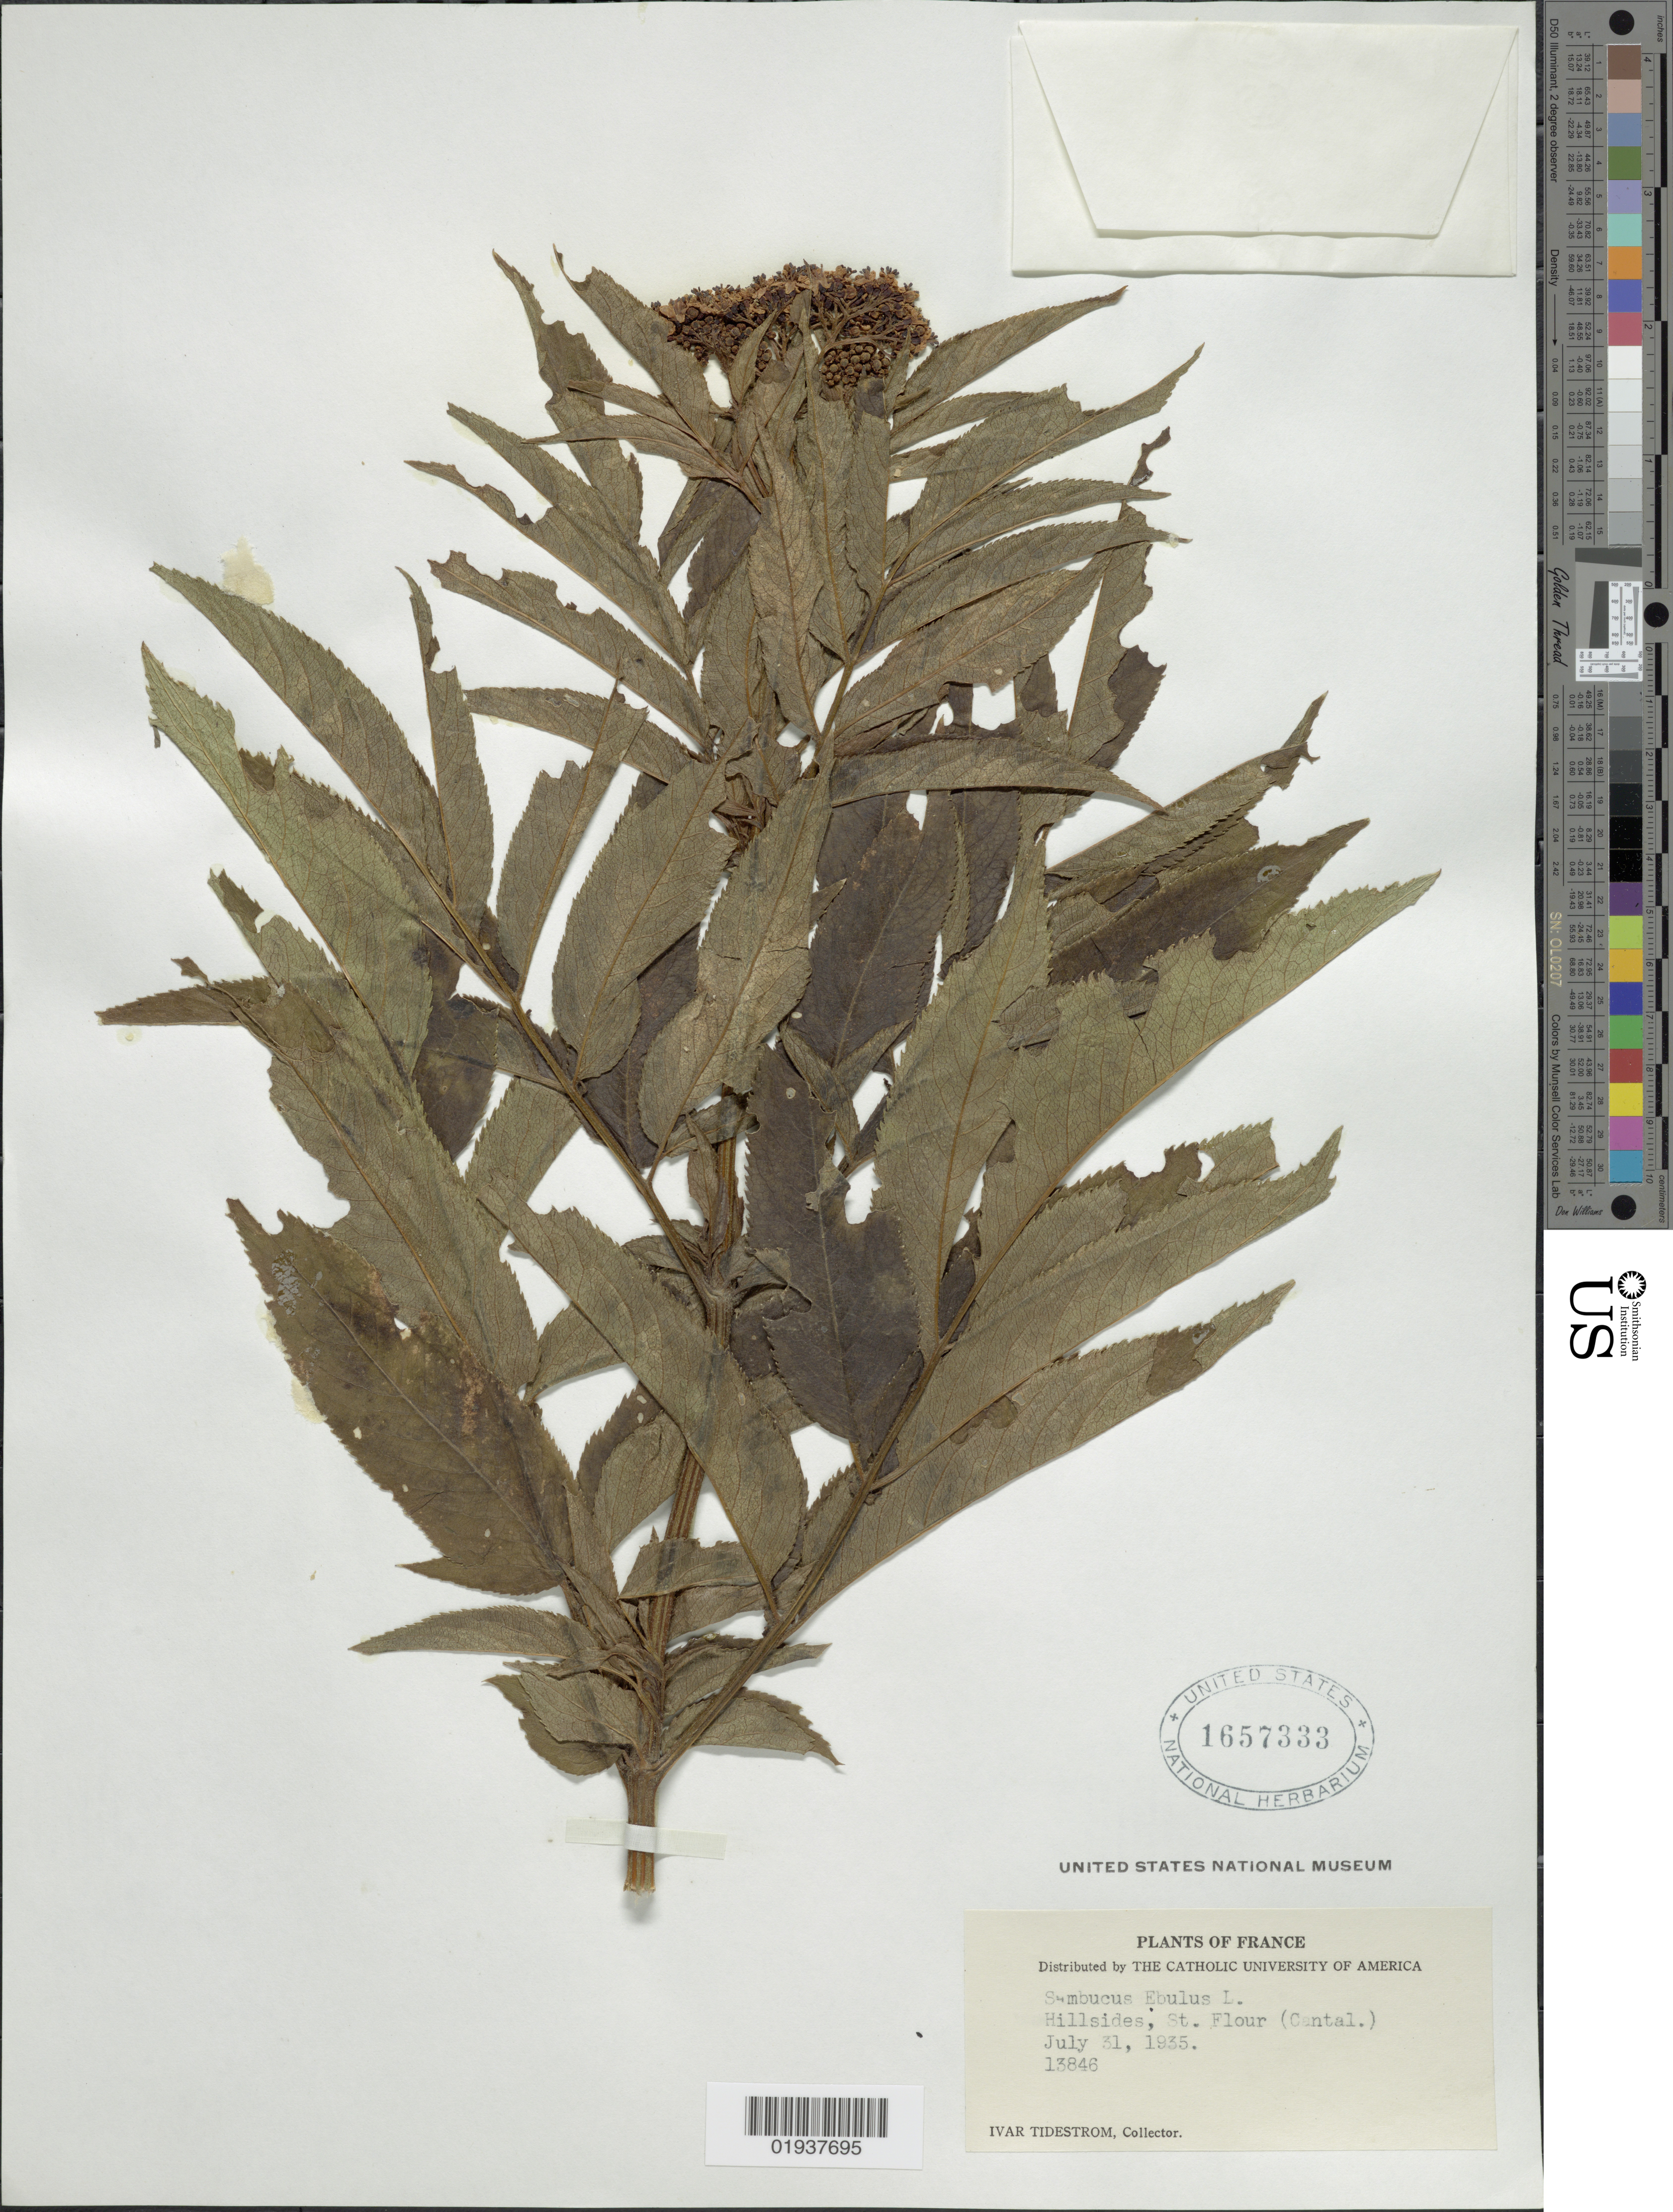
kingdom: Plantae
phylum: Tracheophyta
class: Magnoliopsida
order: Dipsacales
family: Viburnaceae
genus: Sambucus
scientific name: Sambucus ebulus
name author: L.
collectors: I. F. Tidestrom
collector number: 13846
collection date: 1935-07-31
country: France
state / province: Auvergne-Rhône-Alpes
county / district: Cantal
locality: Hillsides, St. Flour (Cantal.)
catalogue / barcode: US 1657333